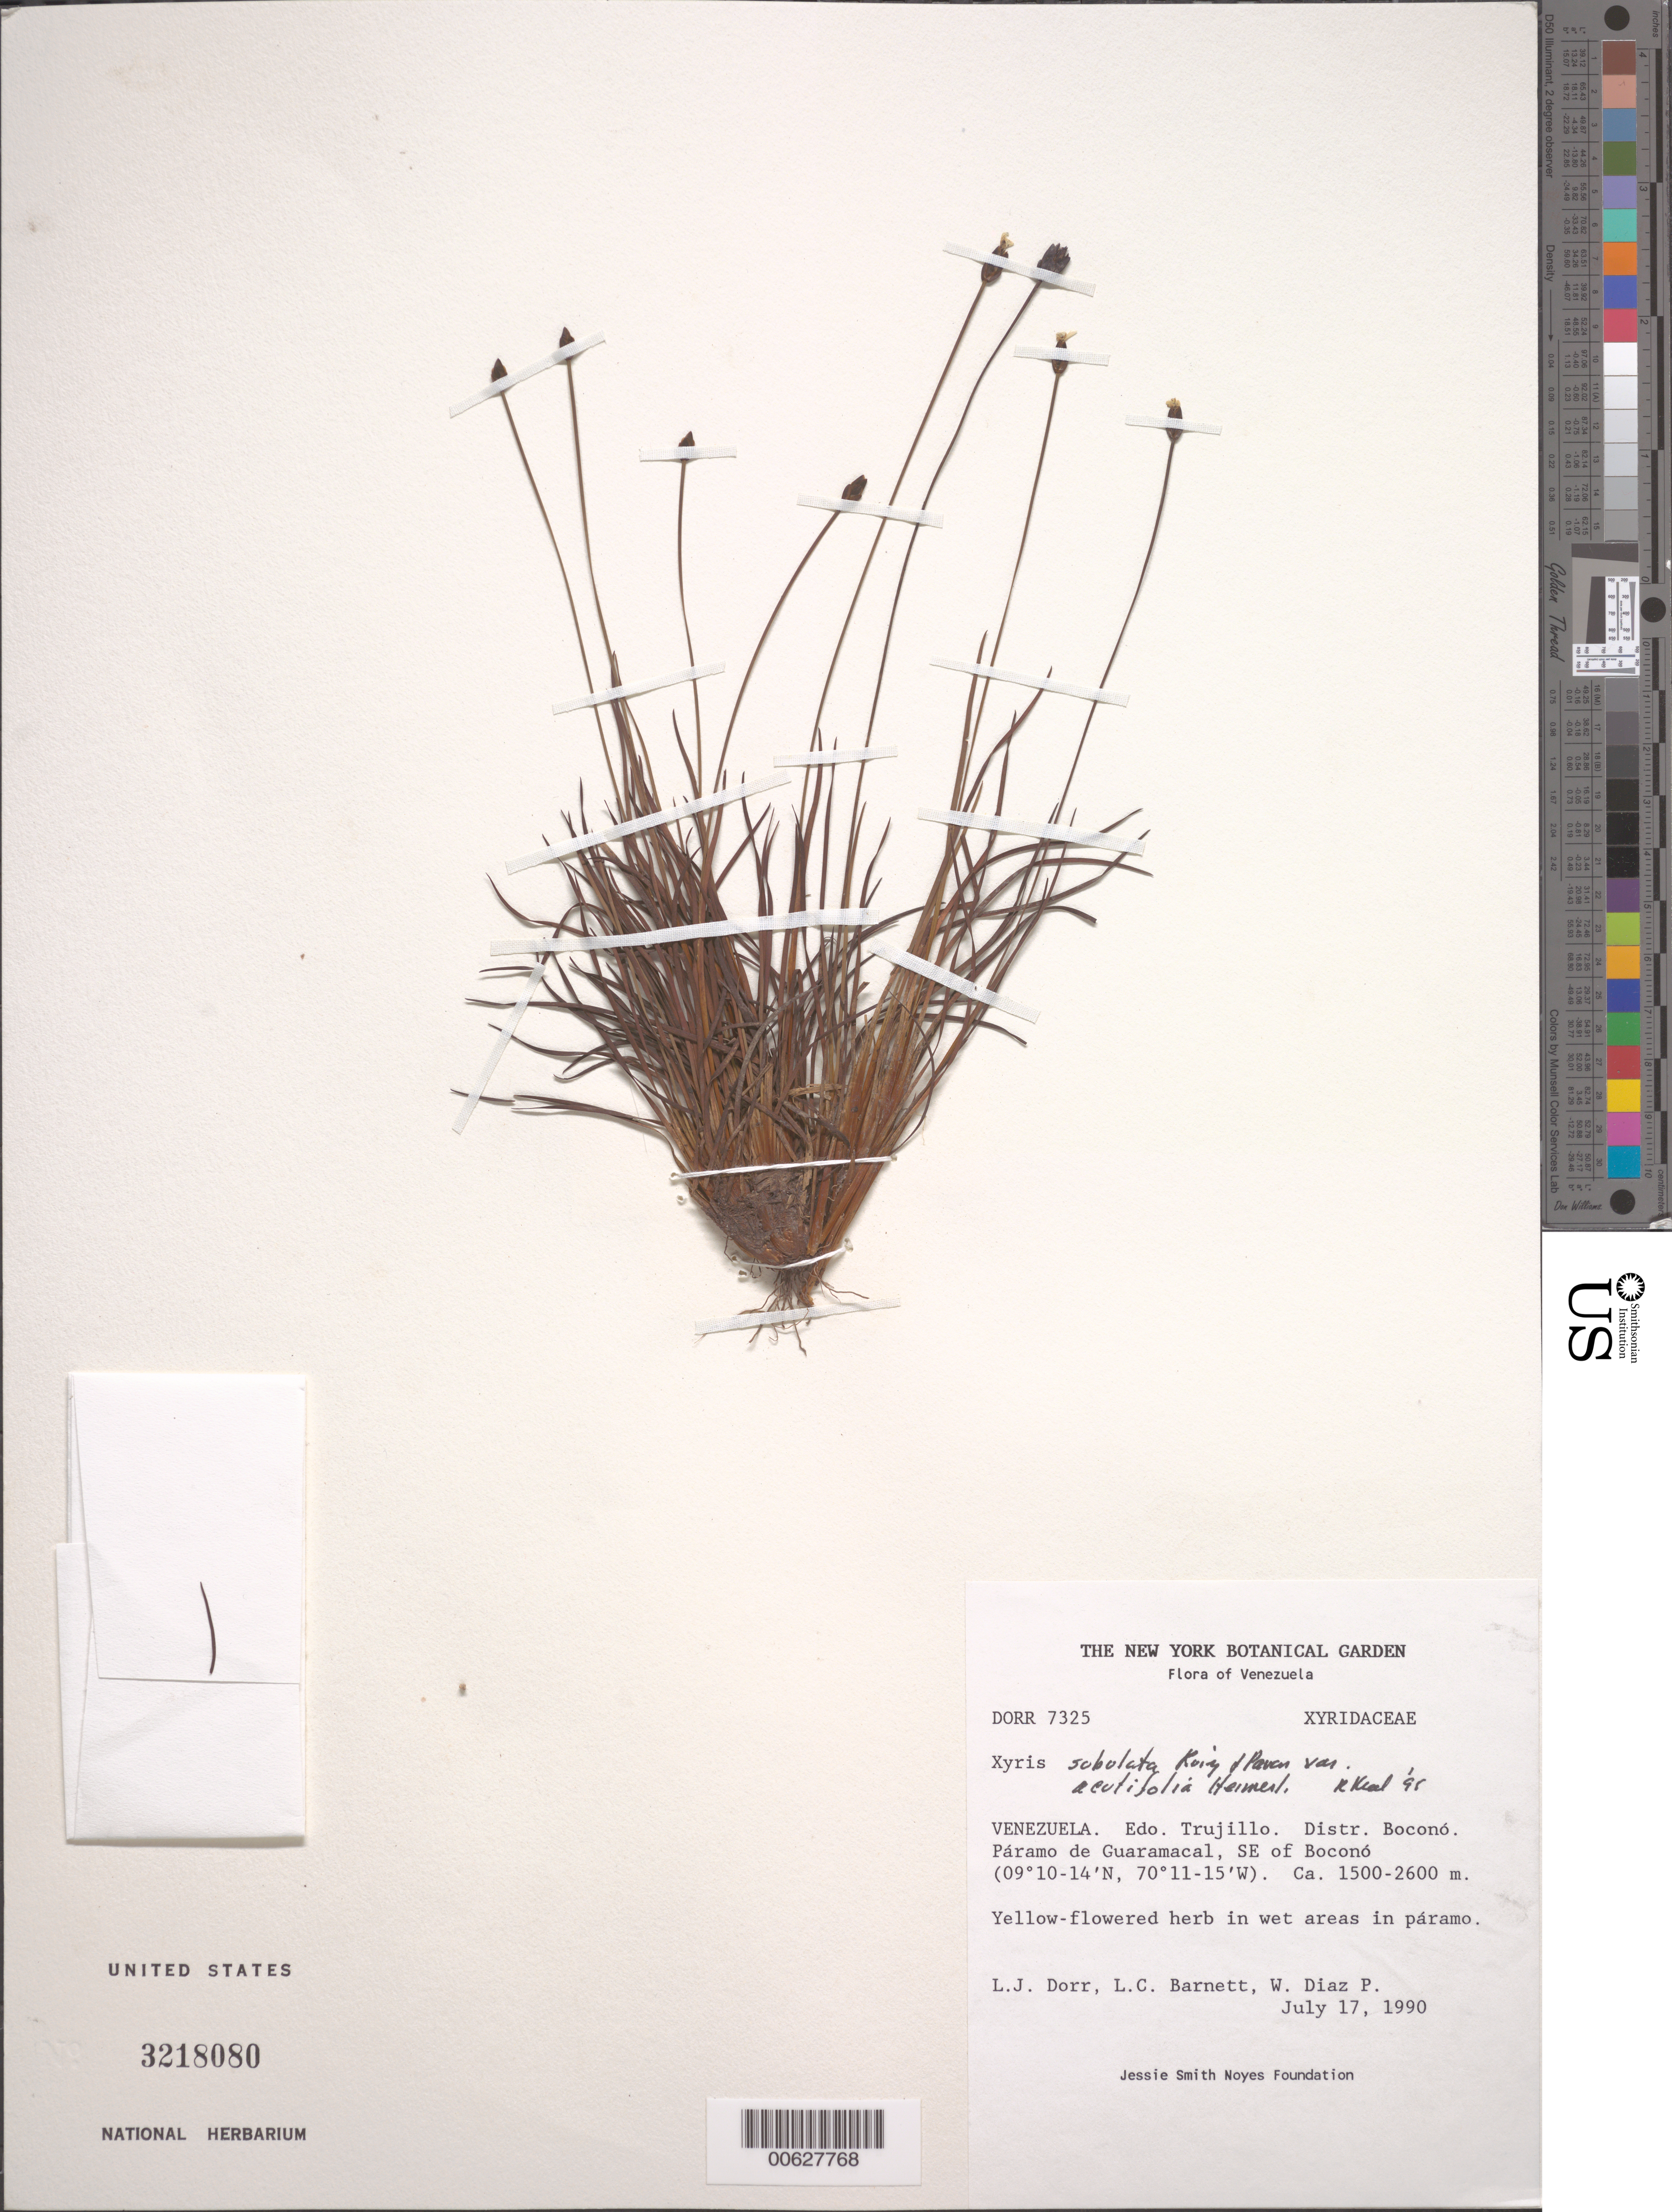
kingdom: Plantae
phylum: Tracheophyta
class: Liliopsida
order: Poales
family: Xyridaceae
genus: Xyris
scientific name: Xyris subulata var. acutifolia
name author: Ruiz & Pav.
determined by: Kral, Robert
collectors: L. J. Dorr, L. C. Barnett & W. Díaz P.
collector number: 7325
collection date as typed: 17 Jul 1990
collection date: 1990-07-17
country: Venezuela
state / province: Trujillo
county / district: Boconó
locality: Páramo de Guaramacal, SE of Boconó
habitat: Wet areas in páramo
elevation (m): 1500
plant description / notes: NY, PORT, US, VEN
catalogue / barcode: US 3218080